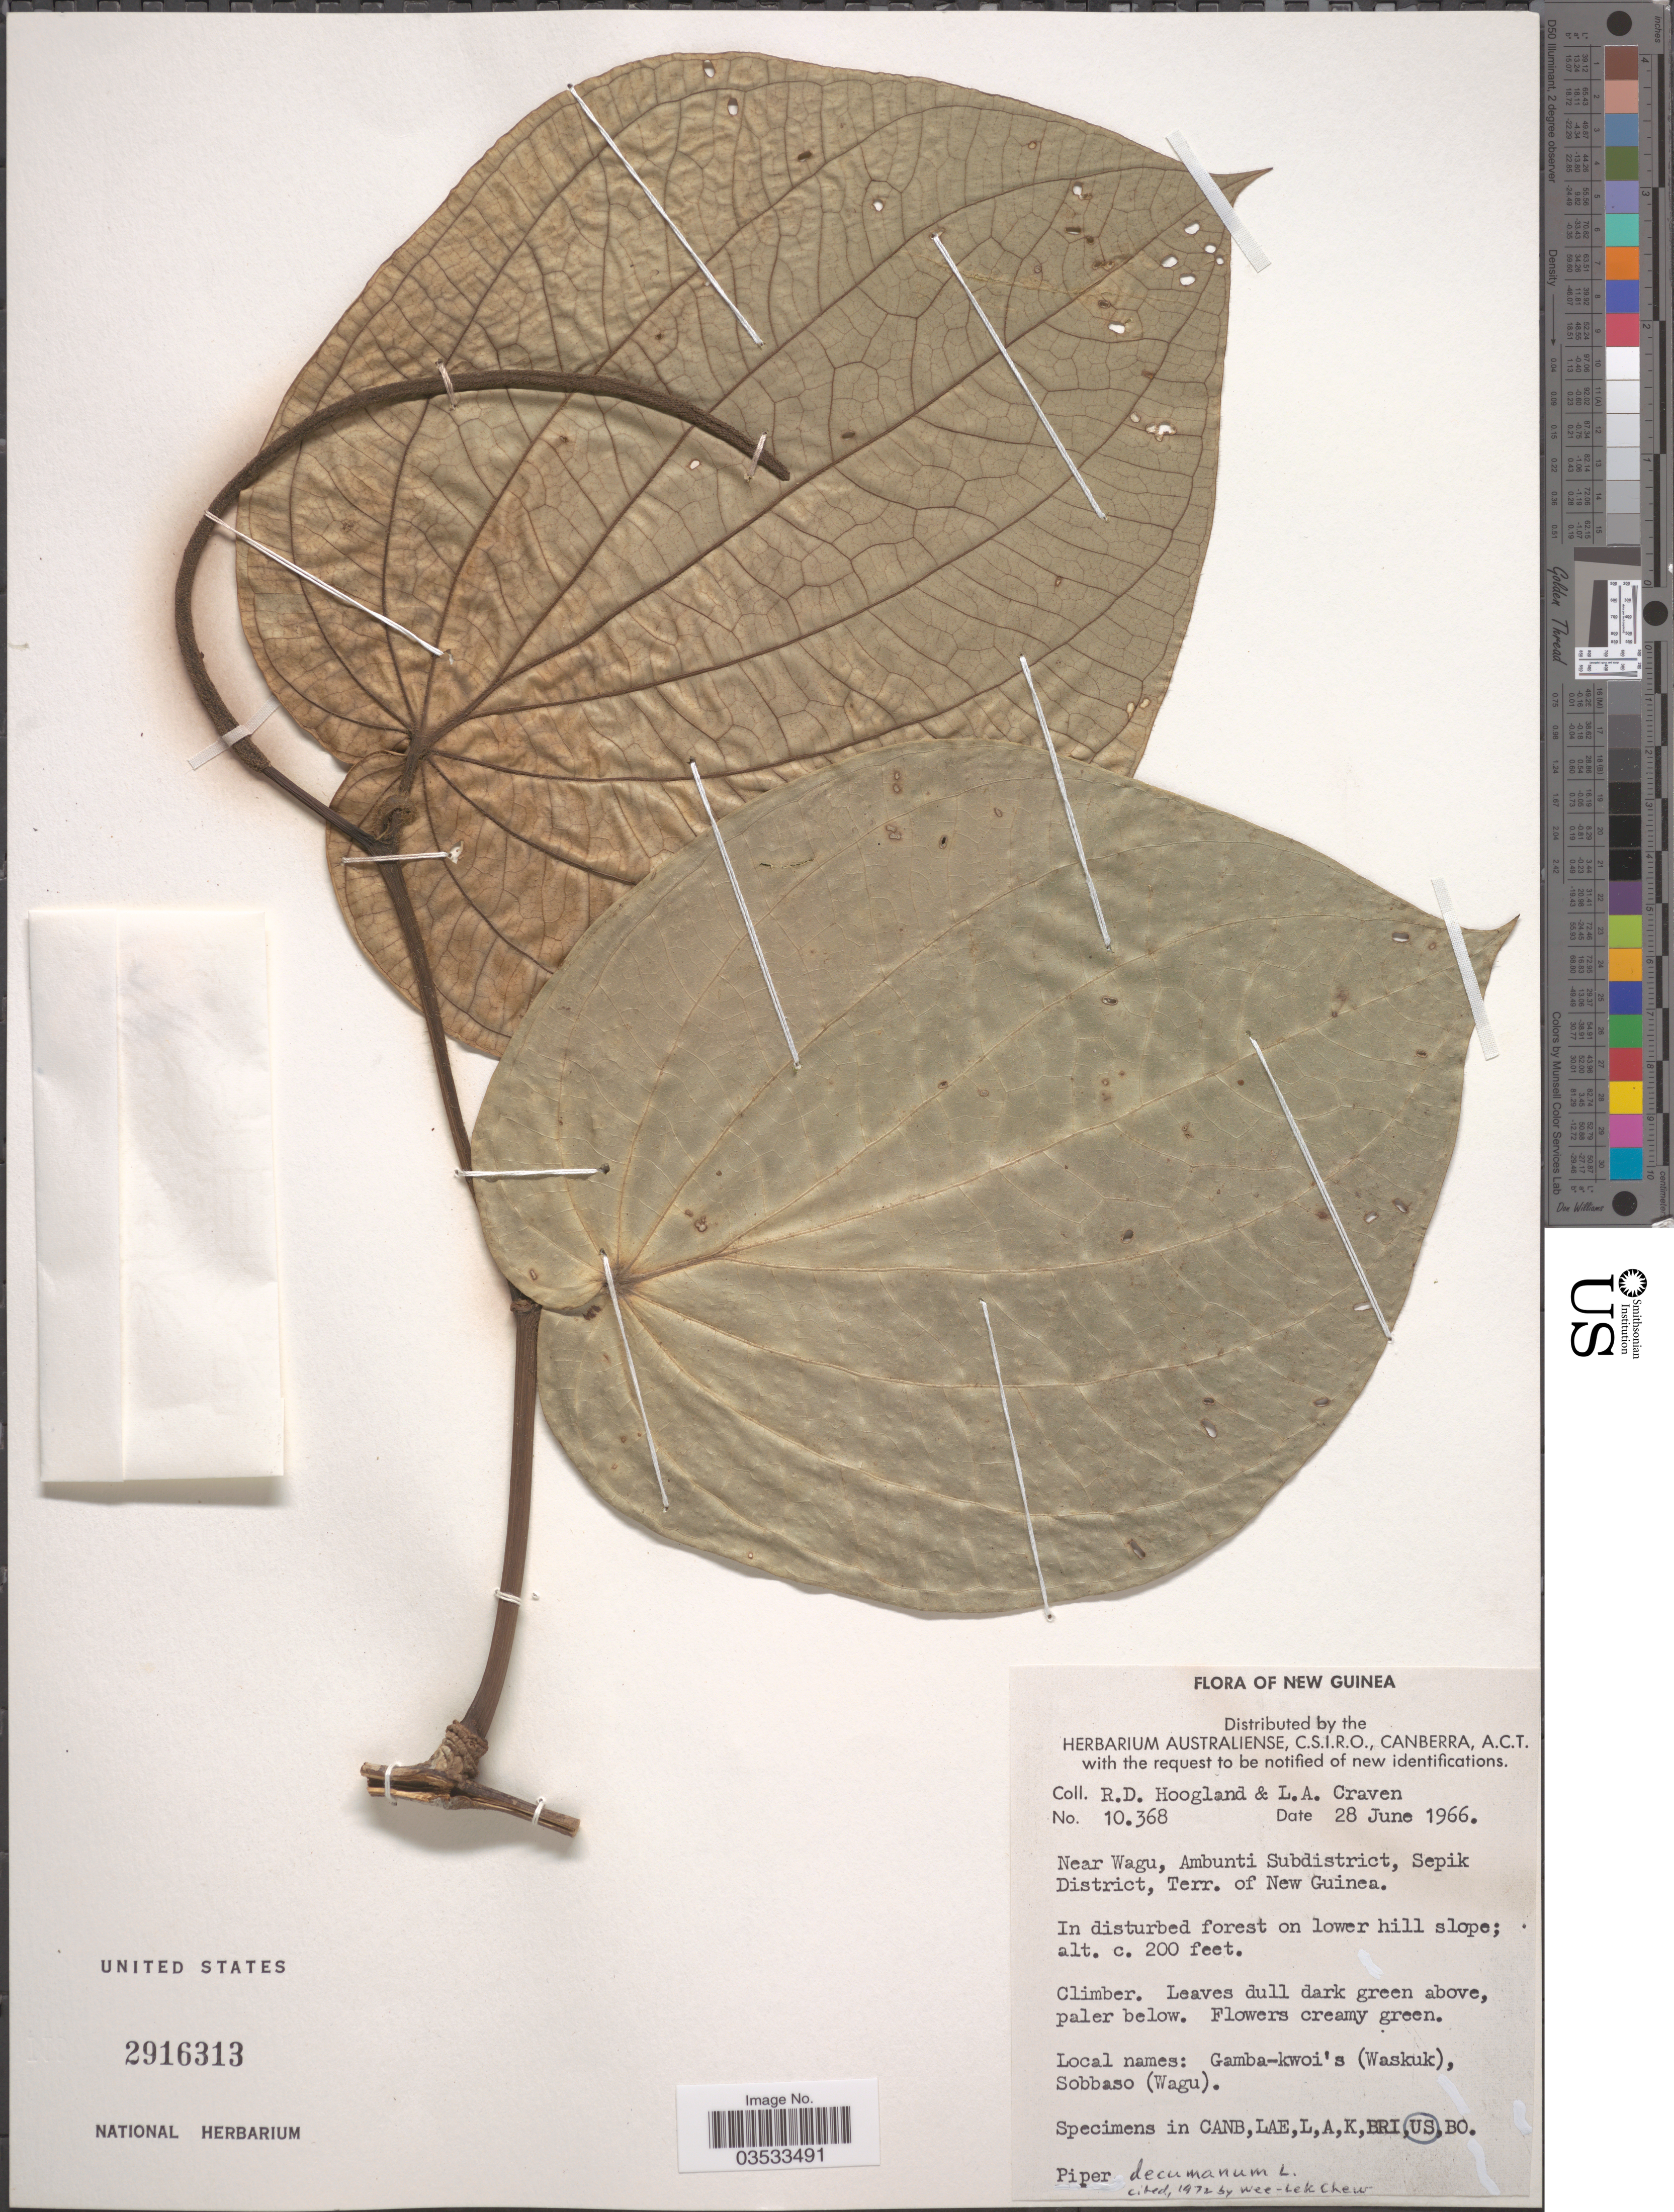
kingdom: Plantae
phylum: Tracheophyta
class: Magnoliopsida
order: Piperales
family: Piperaceae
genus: Piper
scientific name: Piper decumanum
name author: (Rumph.) L.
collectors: R. D. Hoogland & L. A. Craven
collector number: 10368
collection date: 1966-06-28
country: Papua New Guinea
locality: Near Wagu, Ambunti Subdistrict, Sepik District, Terr. of New Guinea. On lower hill slope.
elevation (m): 61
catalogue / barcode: US 2916313